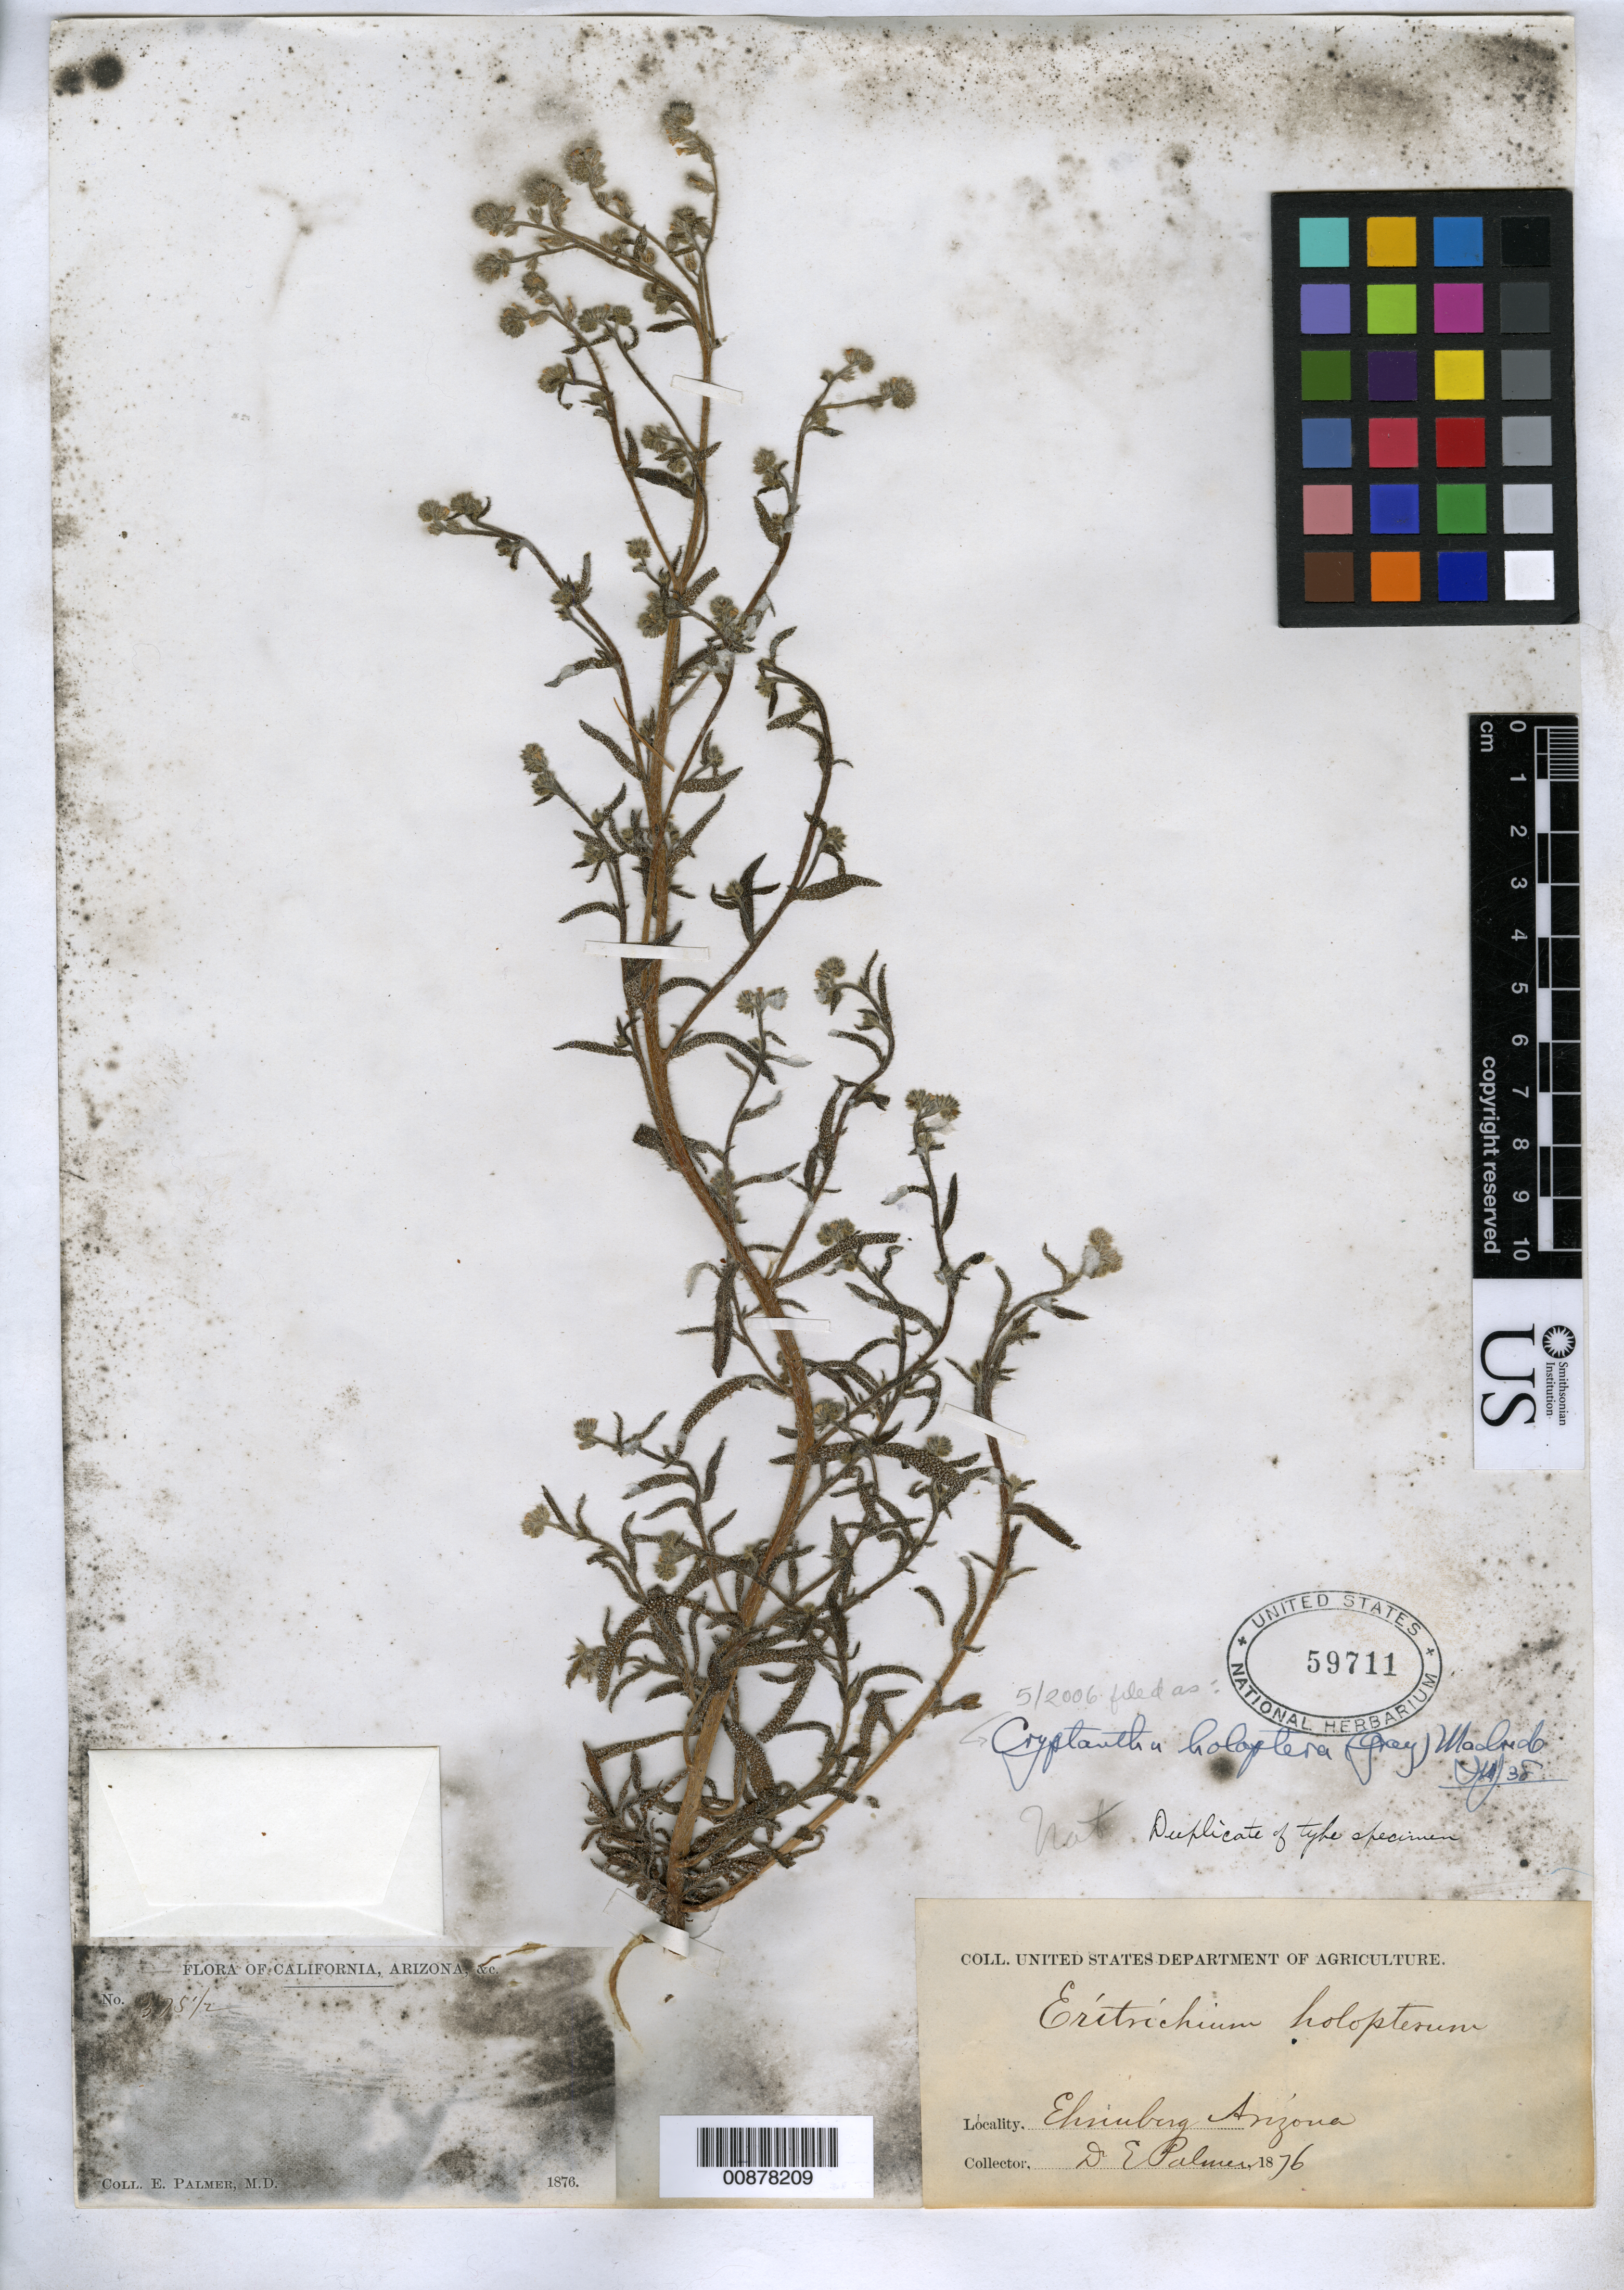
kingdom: Plantae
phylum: Tracheophyta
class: Magnoliopsida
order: Boraginales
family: Boraginaceae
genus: Eritrichium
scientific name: Eritrichium holopterum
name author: A. Gray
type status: Syntype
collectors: E. Palmer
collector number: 375½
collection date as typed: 1876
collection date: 1876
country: United States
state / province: Arizona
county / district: Yuma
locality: Ehrenberg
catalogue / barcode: US 59711